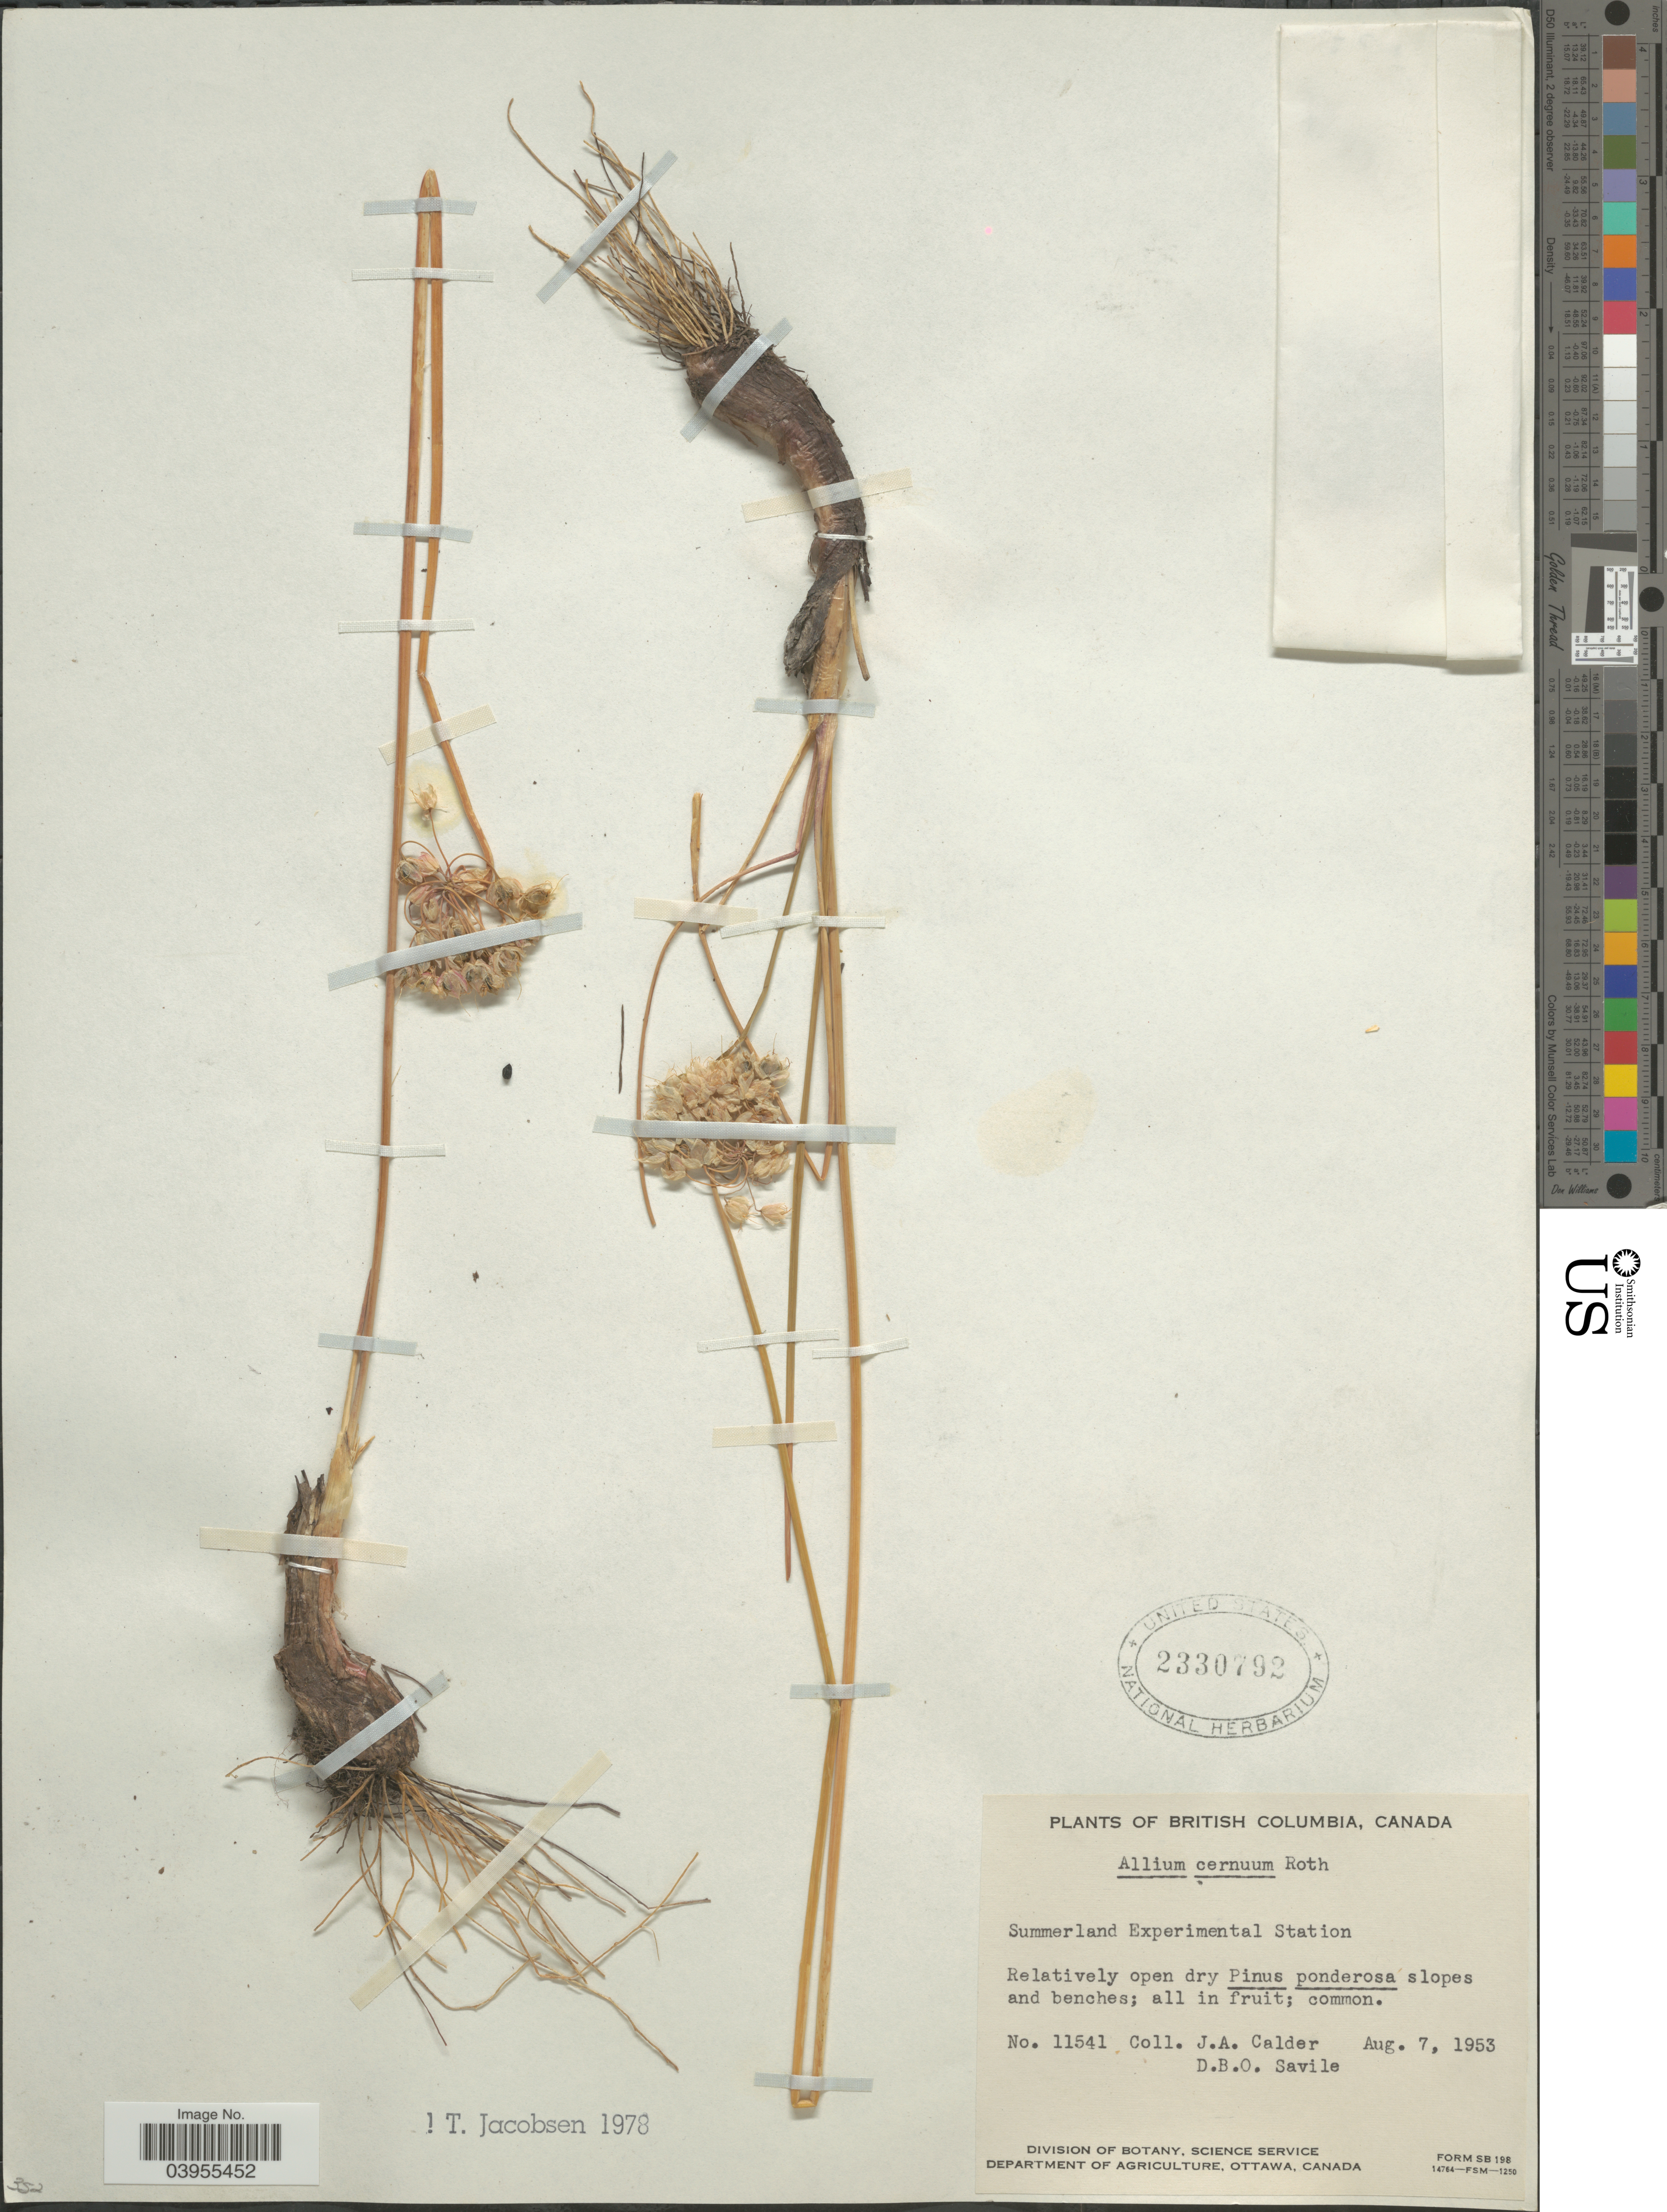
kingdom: Plantae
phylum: Tracheophyta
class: Liliopsida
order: Asparagales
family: Amaryllidaceae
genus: Allium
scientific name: Allium cernuum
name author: Roth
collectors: J. A. Calder & D. Savile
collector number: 11541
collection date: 1953-08-07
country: Canada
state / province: British Columbia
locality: Summerland Experimental Station.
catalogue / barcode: US 2330792